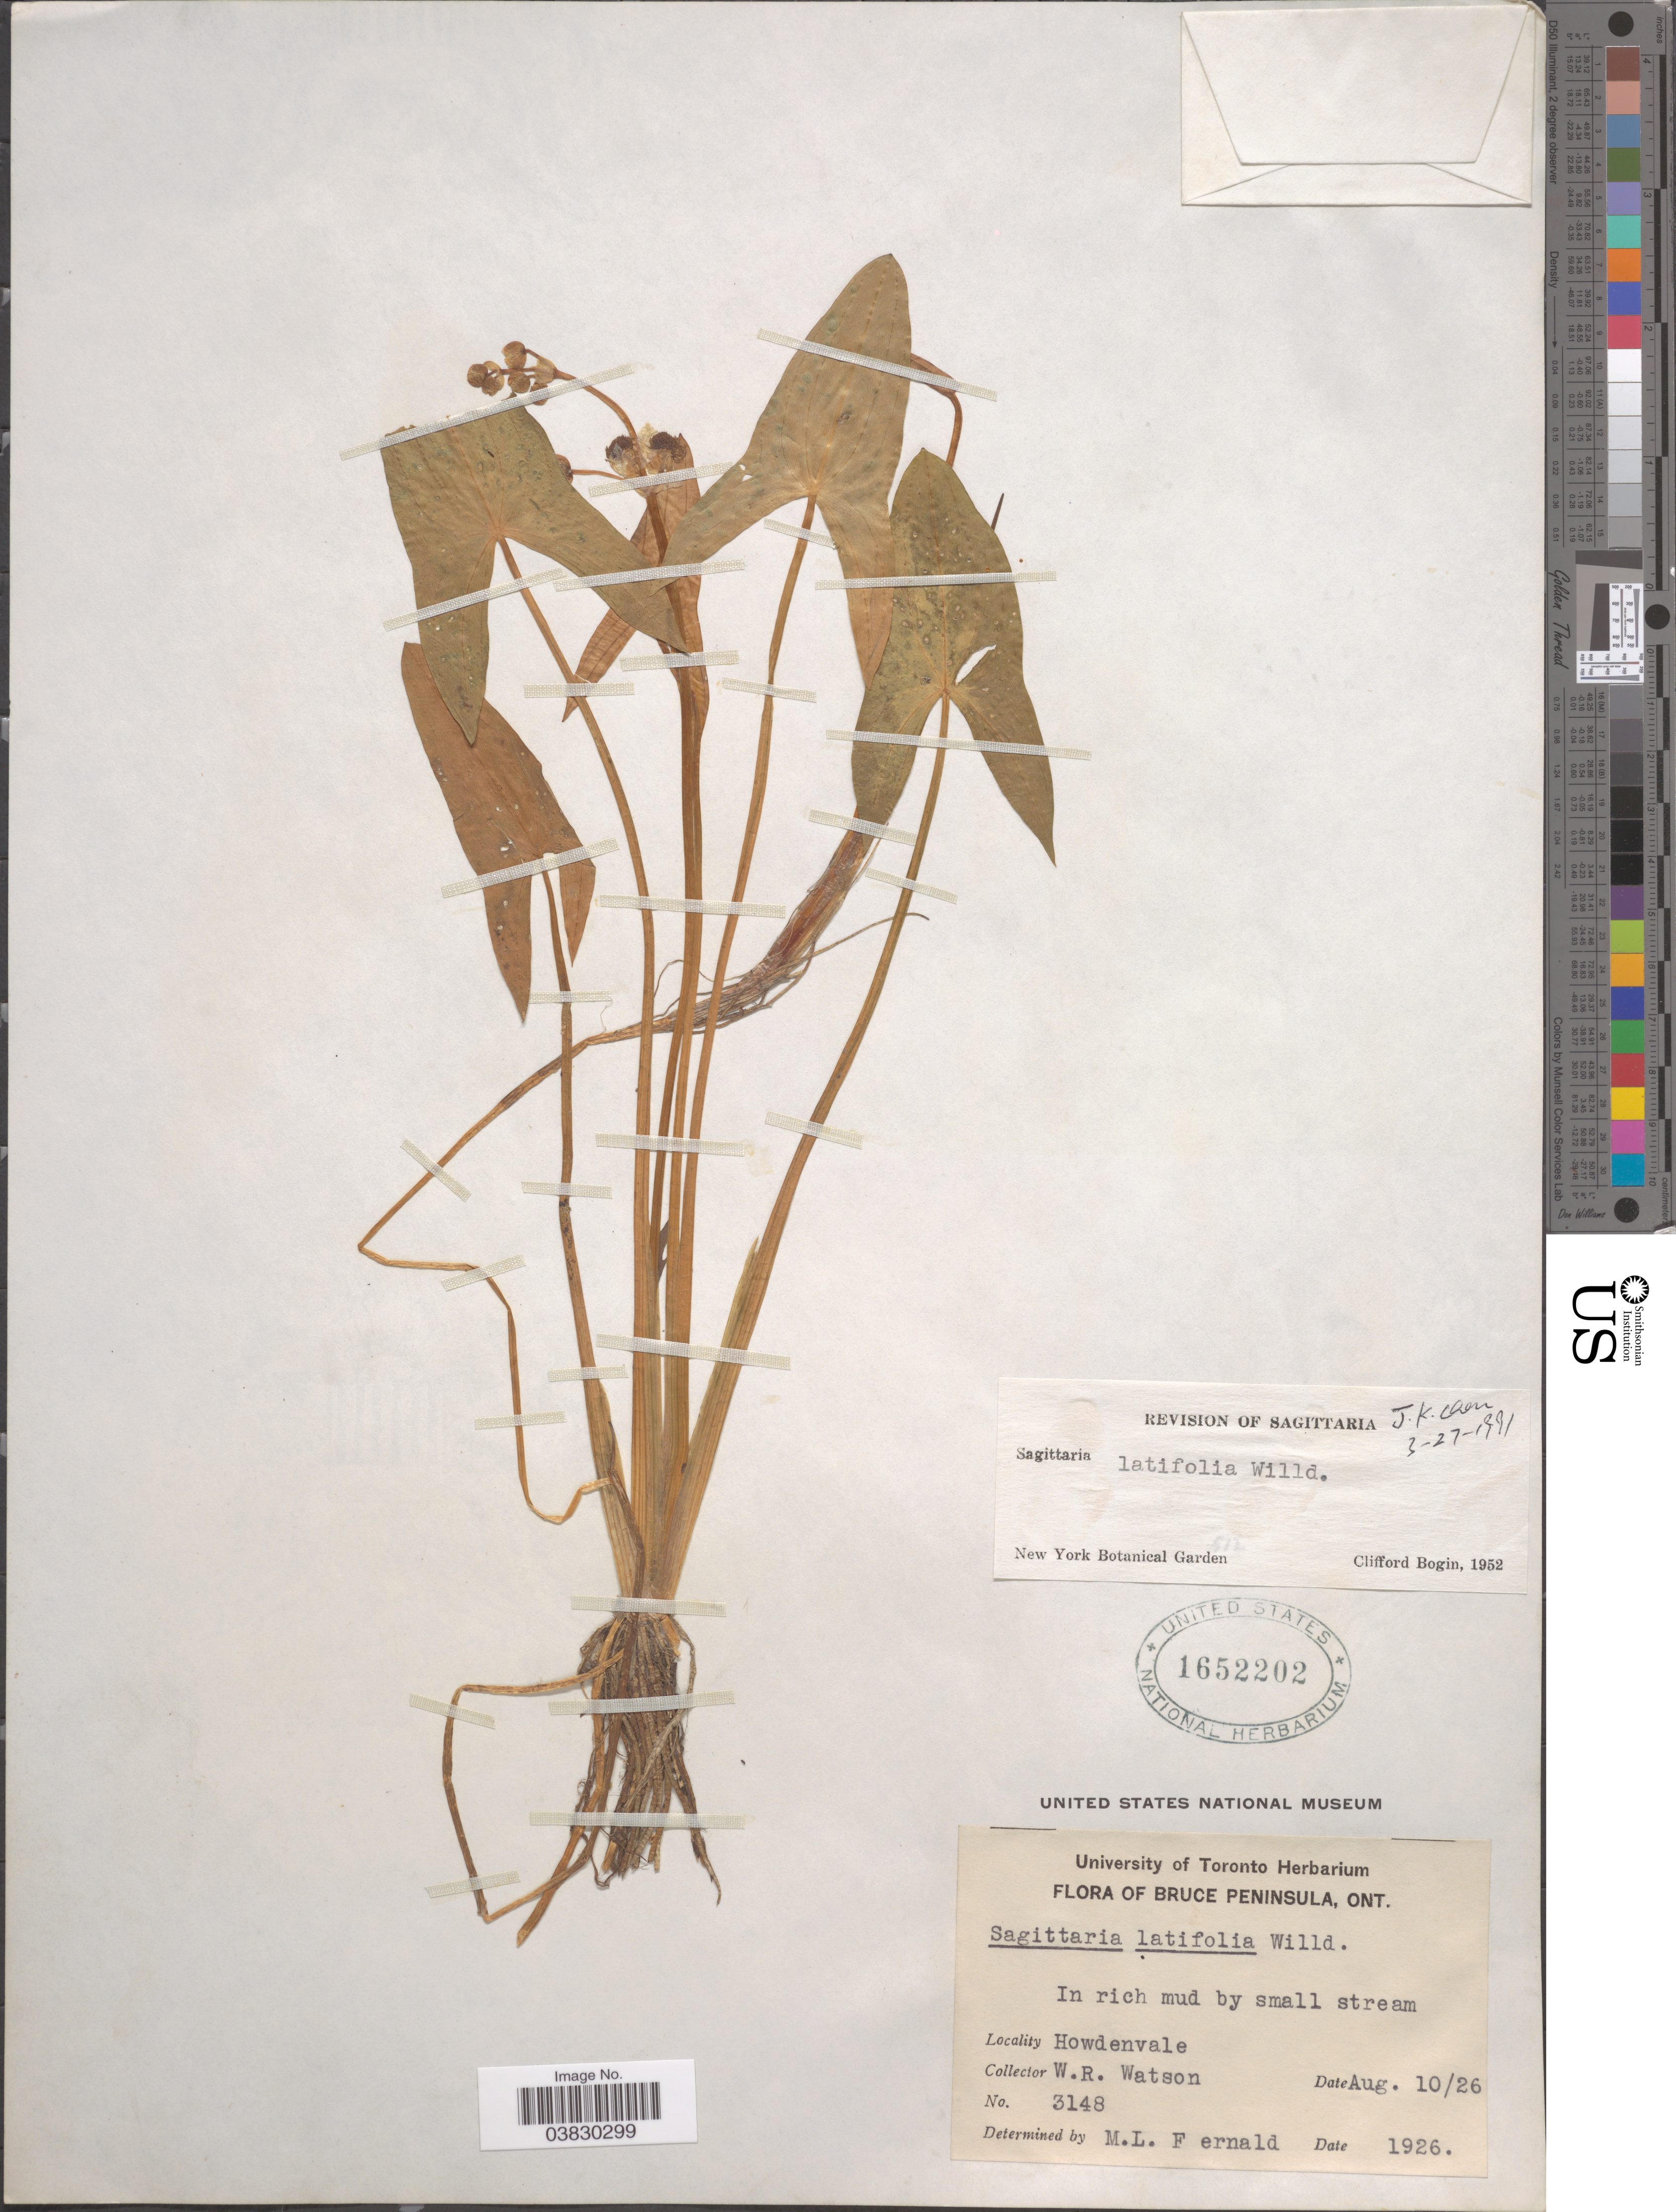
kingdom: Plantae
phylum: Tracheophyta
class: Liliopsida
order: Alismatales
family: Alismataceae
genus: Sagittaria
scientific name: Sagittaria latifolia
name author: Willd.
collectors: W. R. Watson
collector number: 3148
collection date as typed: Transcribed d/m/y: 10/8/26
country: Canada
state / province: Ontario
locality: Bruce Peninsula. Howdenvale.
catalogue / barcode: US 1652202